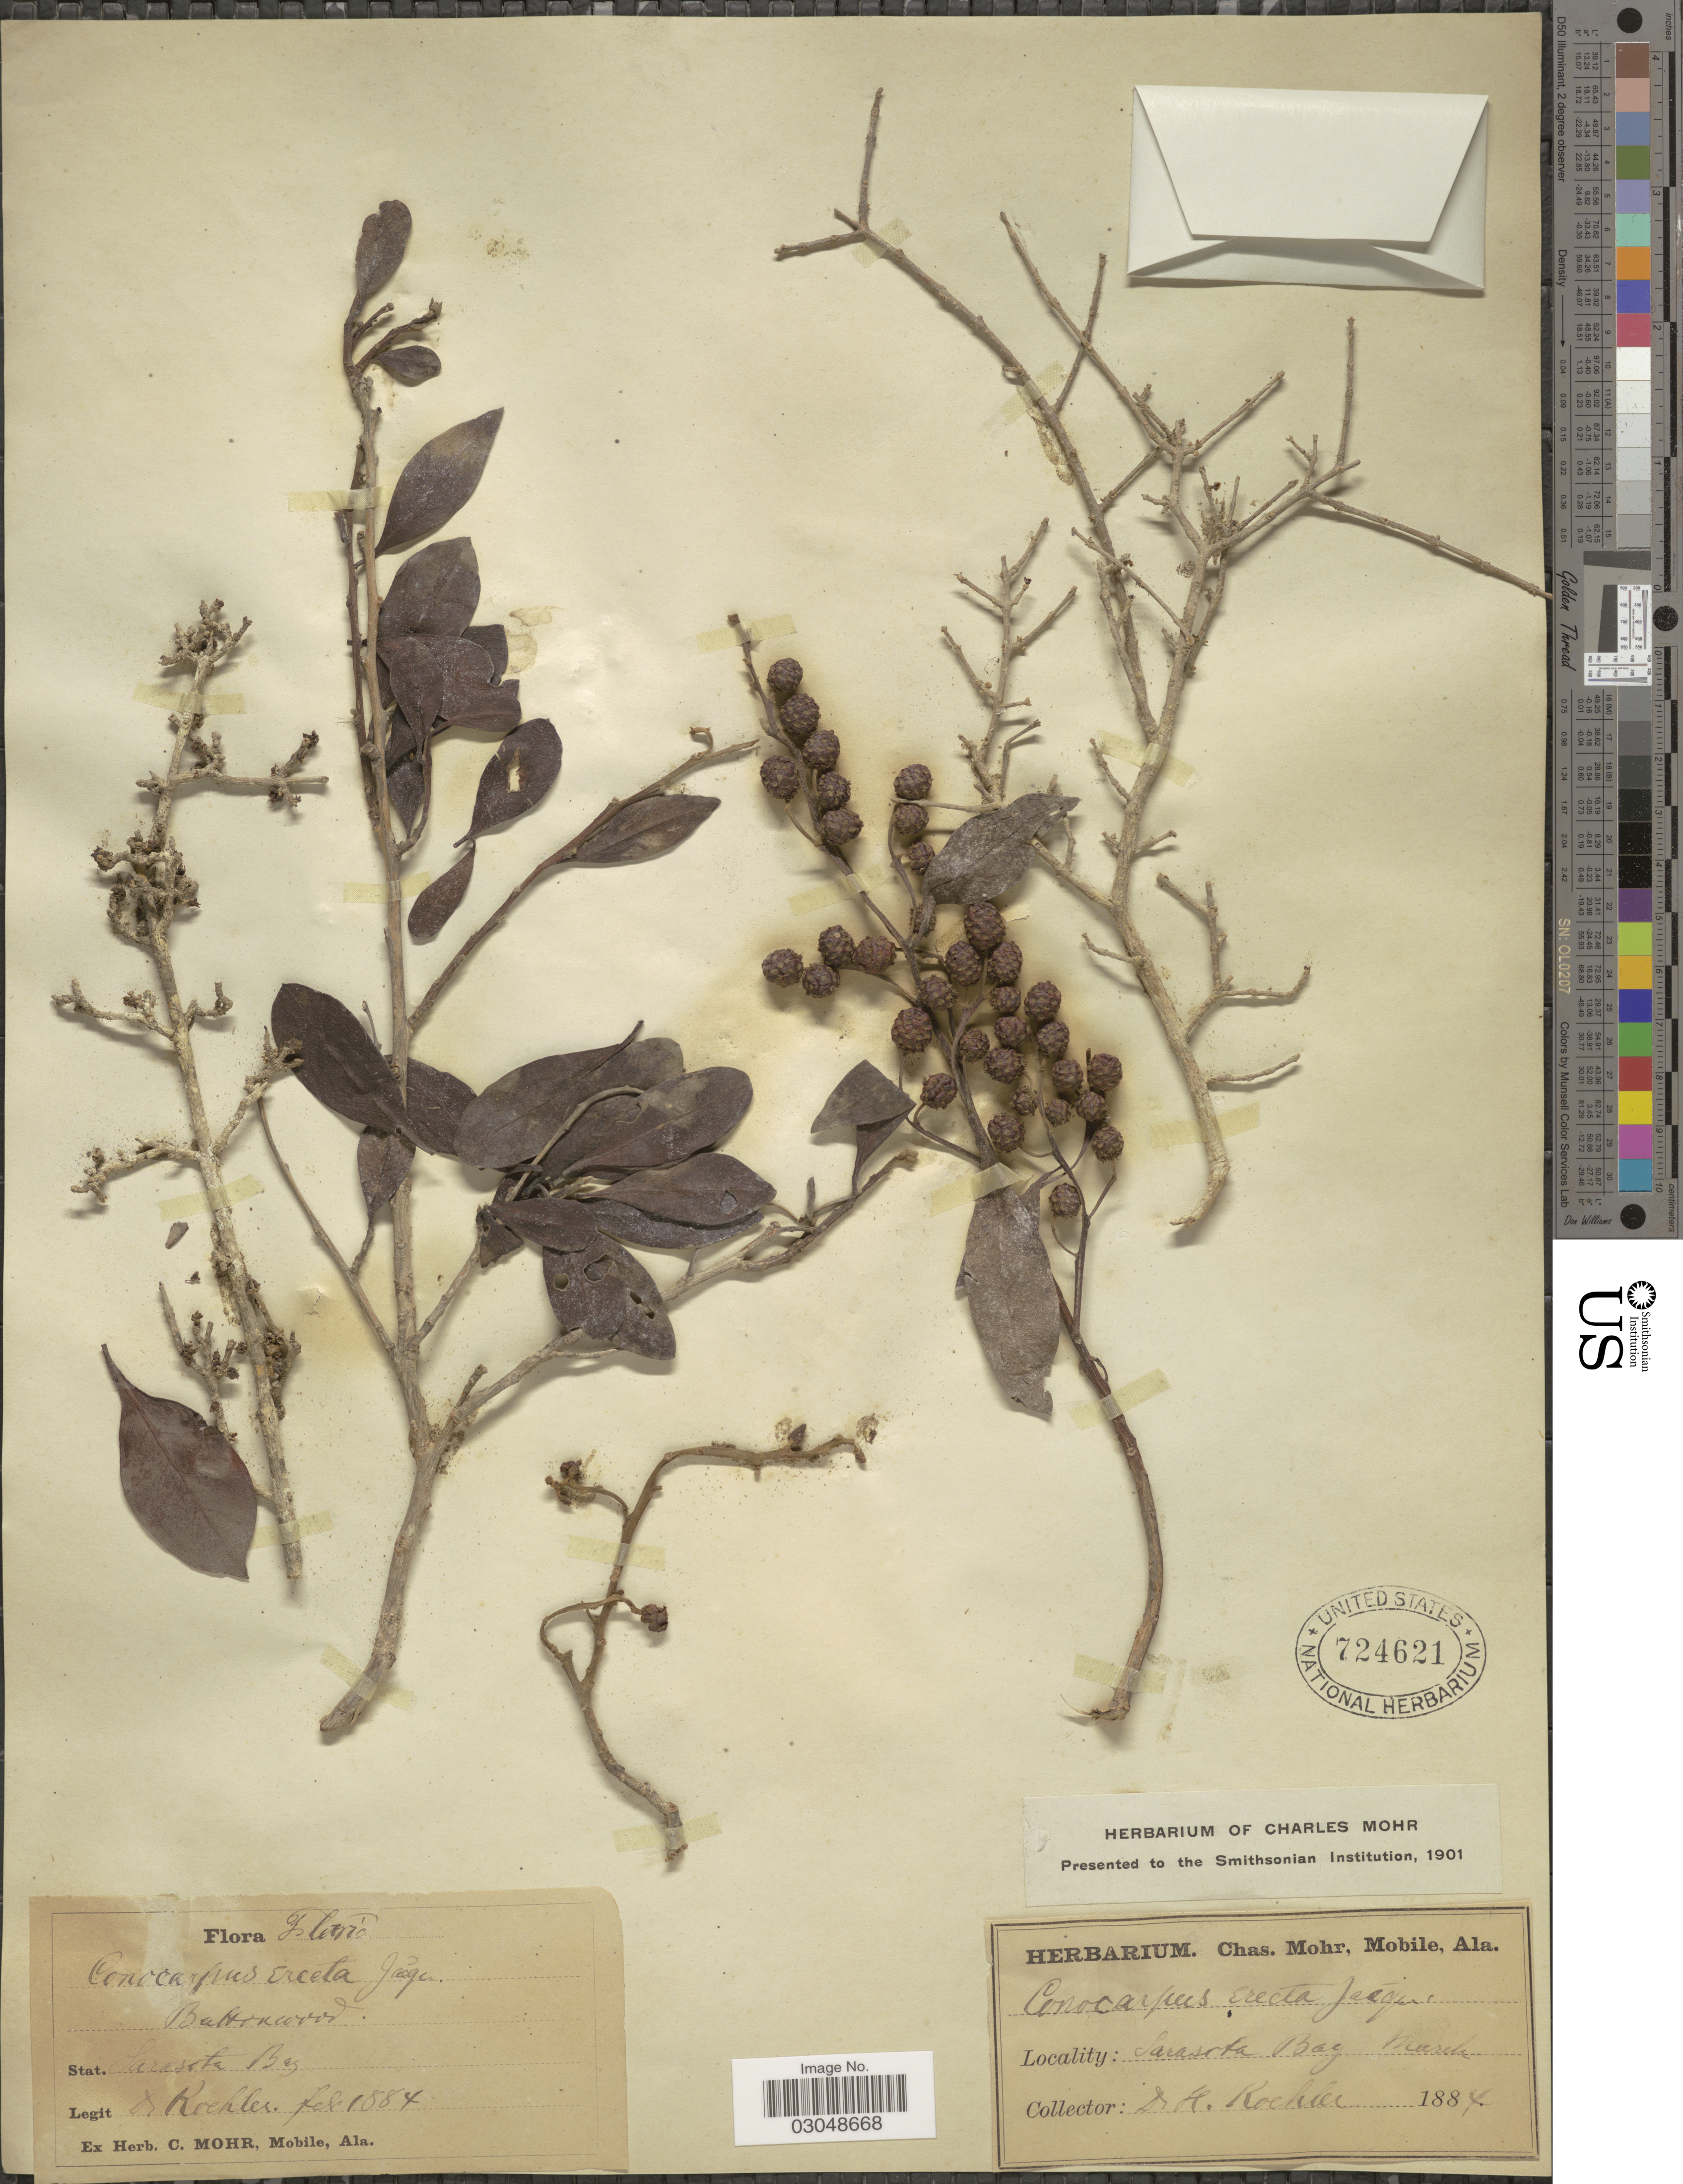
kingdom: Plantae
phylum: Tracheophyta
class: Magnoliopsida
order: Myrtales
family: Combretaceae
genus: Conocarpus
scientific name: Conocarpus erectus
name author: L.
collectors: H. Koehler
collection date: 1884-02/1884-03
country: United States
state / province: Florida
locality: Stat. Sarasota Bay.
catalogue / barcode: US 724621